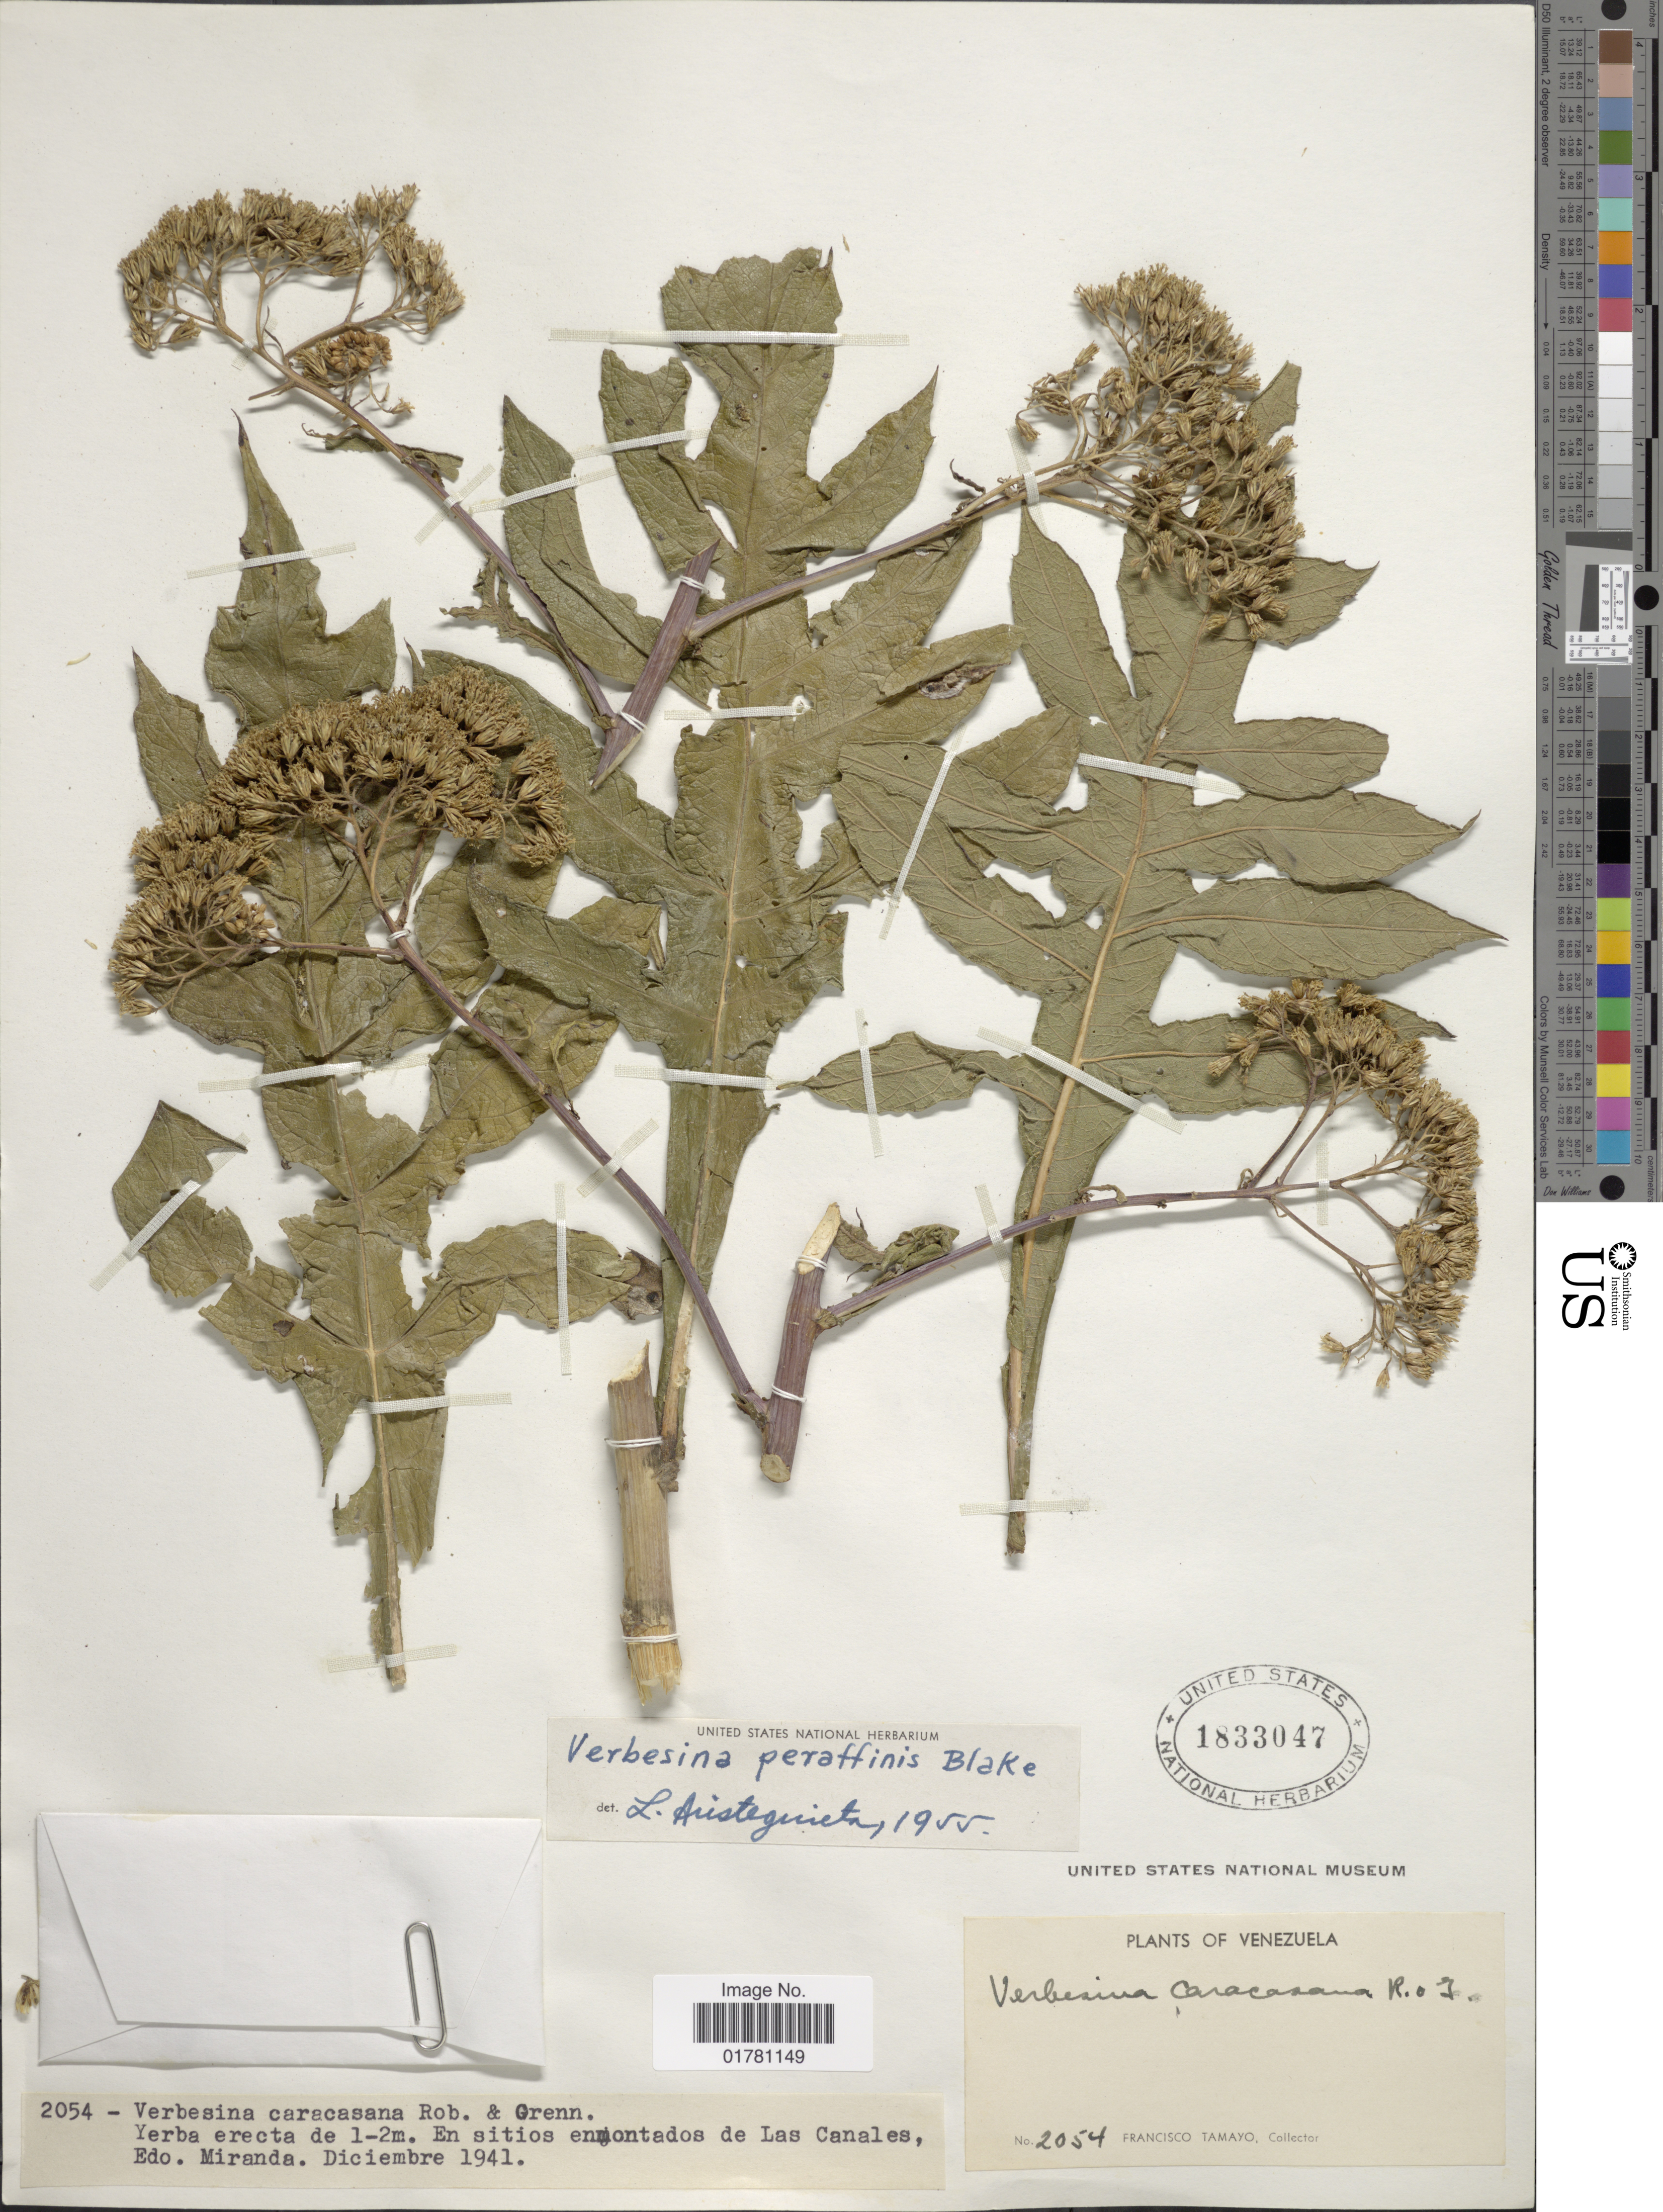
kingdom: Plantae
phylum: Tracheophyta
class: Magnoliopsida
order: Asterales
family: Asteraceae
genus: Verbesina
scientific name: Verbesina peraffinis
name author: S.F. Blake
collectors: F. Tamayo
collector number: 2054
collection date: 1941-12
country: Venezuela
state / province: Miranda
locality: En sitios enmontados de Las Canales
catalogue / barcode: US 1833047